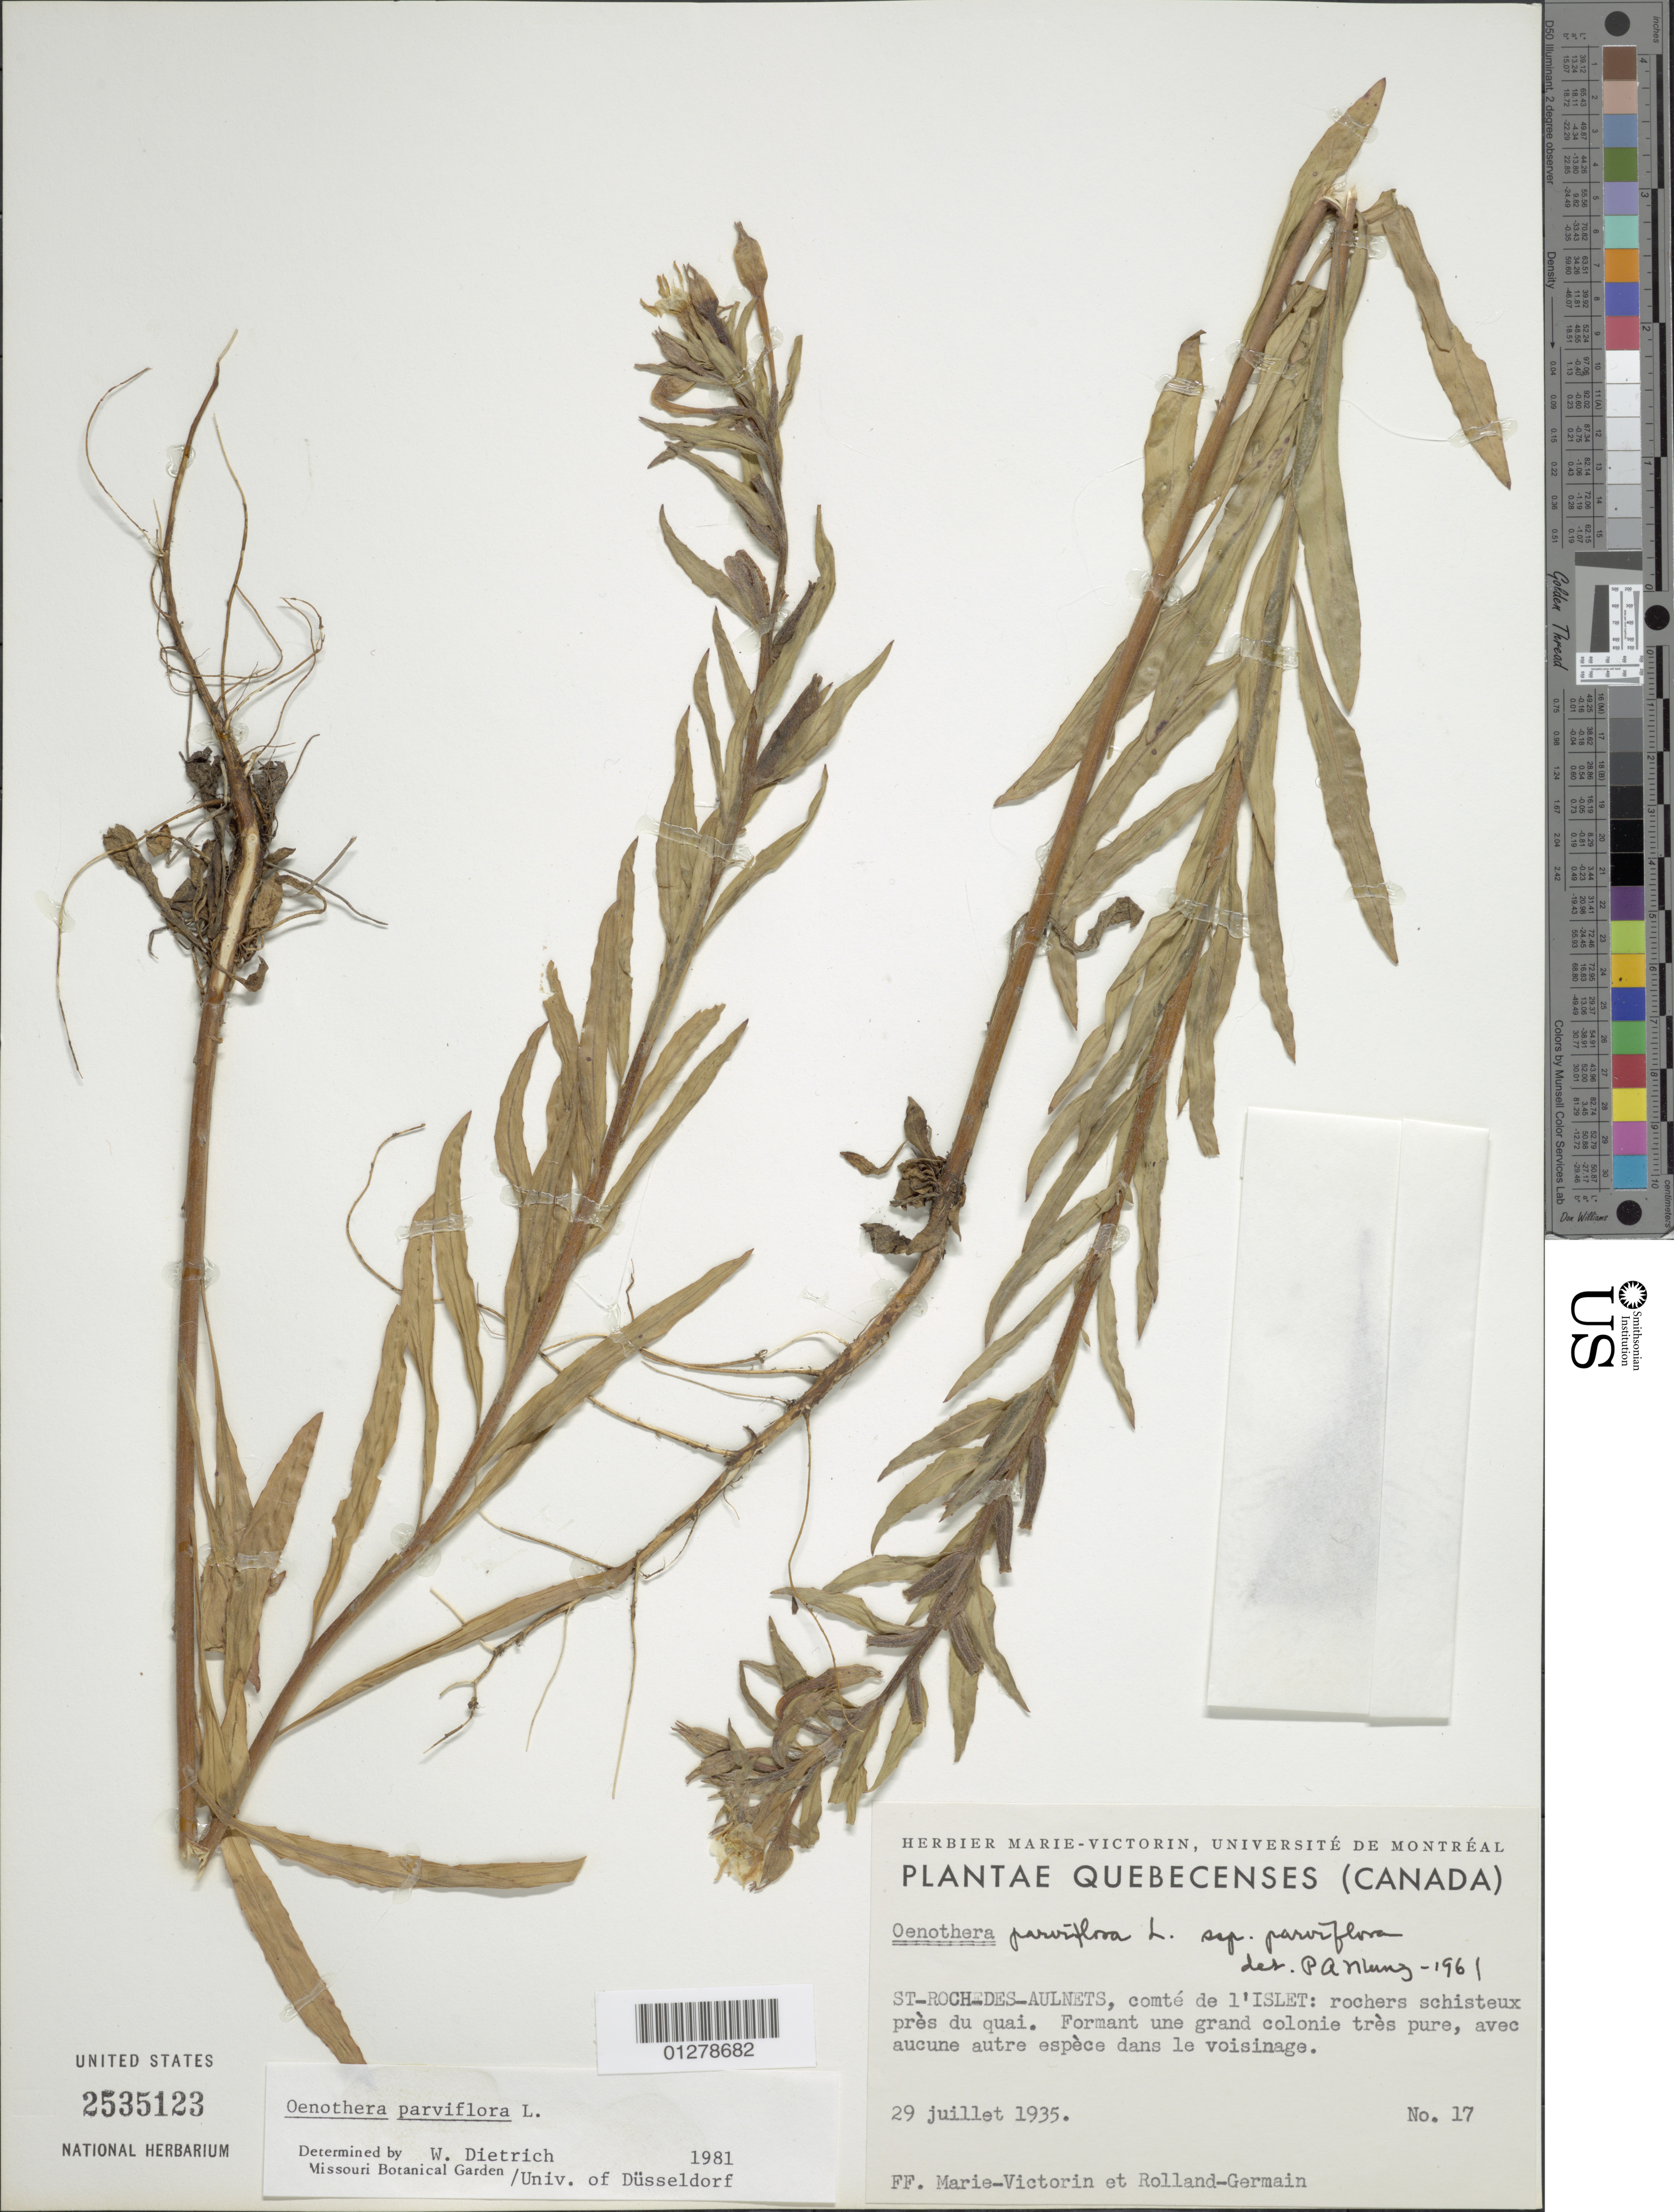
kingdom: Plantae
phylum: Tracheophyta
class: Magnoliopsida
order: Myrtales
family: Onagraceae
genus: Oenothera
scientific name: Oenothera parviflora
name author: L.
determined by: Dietrich, W.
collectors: Fr. Marie-Victorin & Rolland-Germain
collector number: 17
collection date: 1935-07-29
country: Canada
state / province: Quebec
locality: St. Roch Des Aulnets.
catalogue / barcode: US 2535123